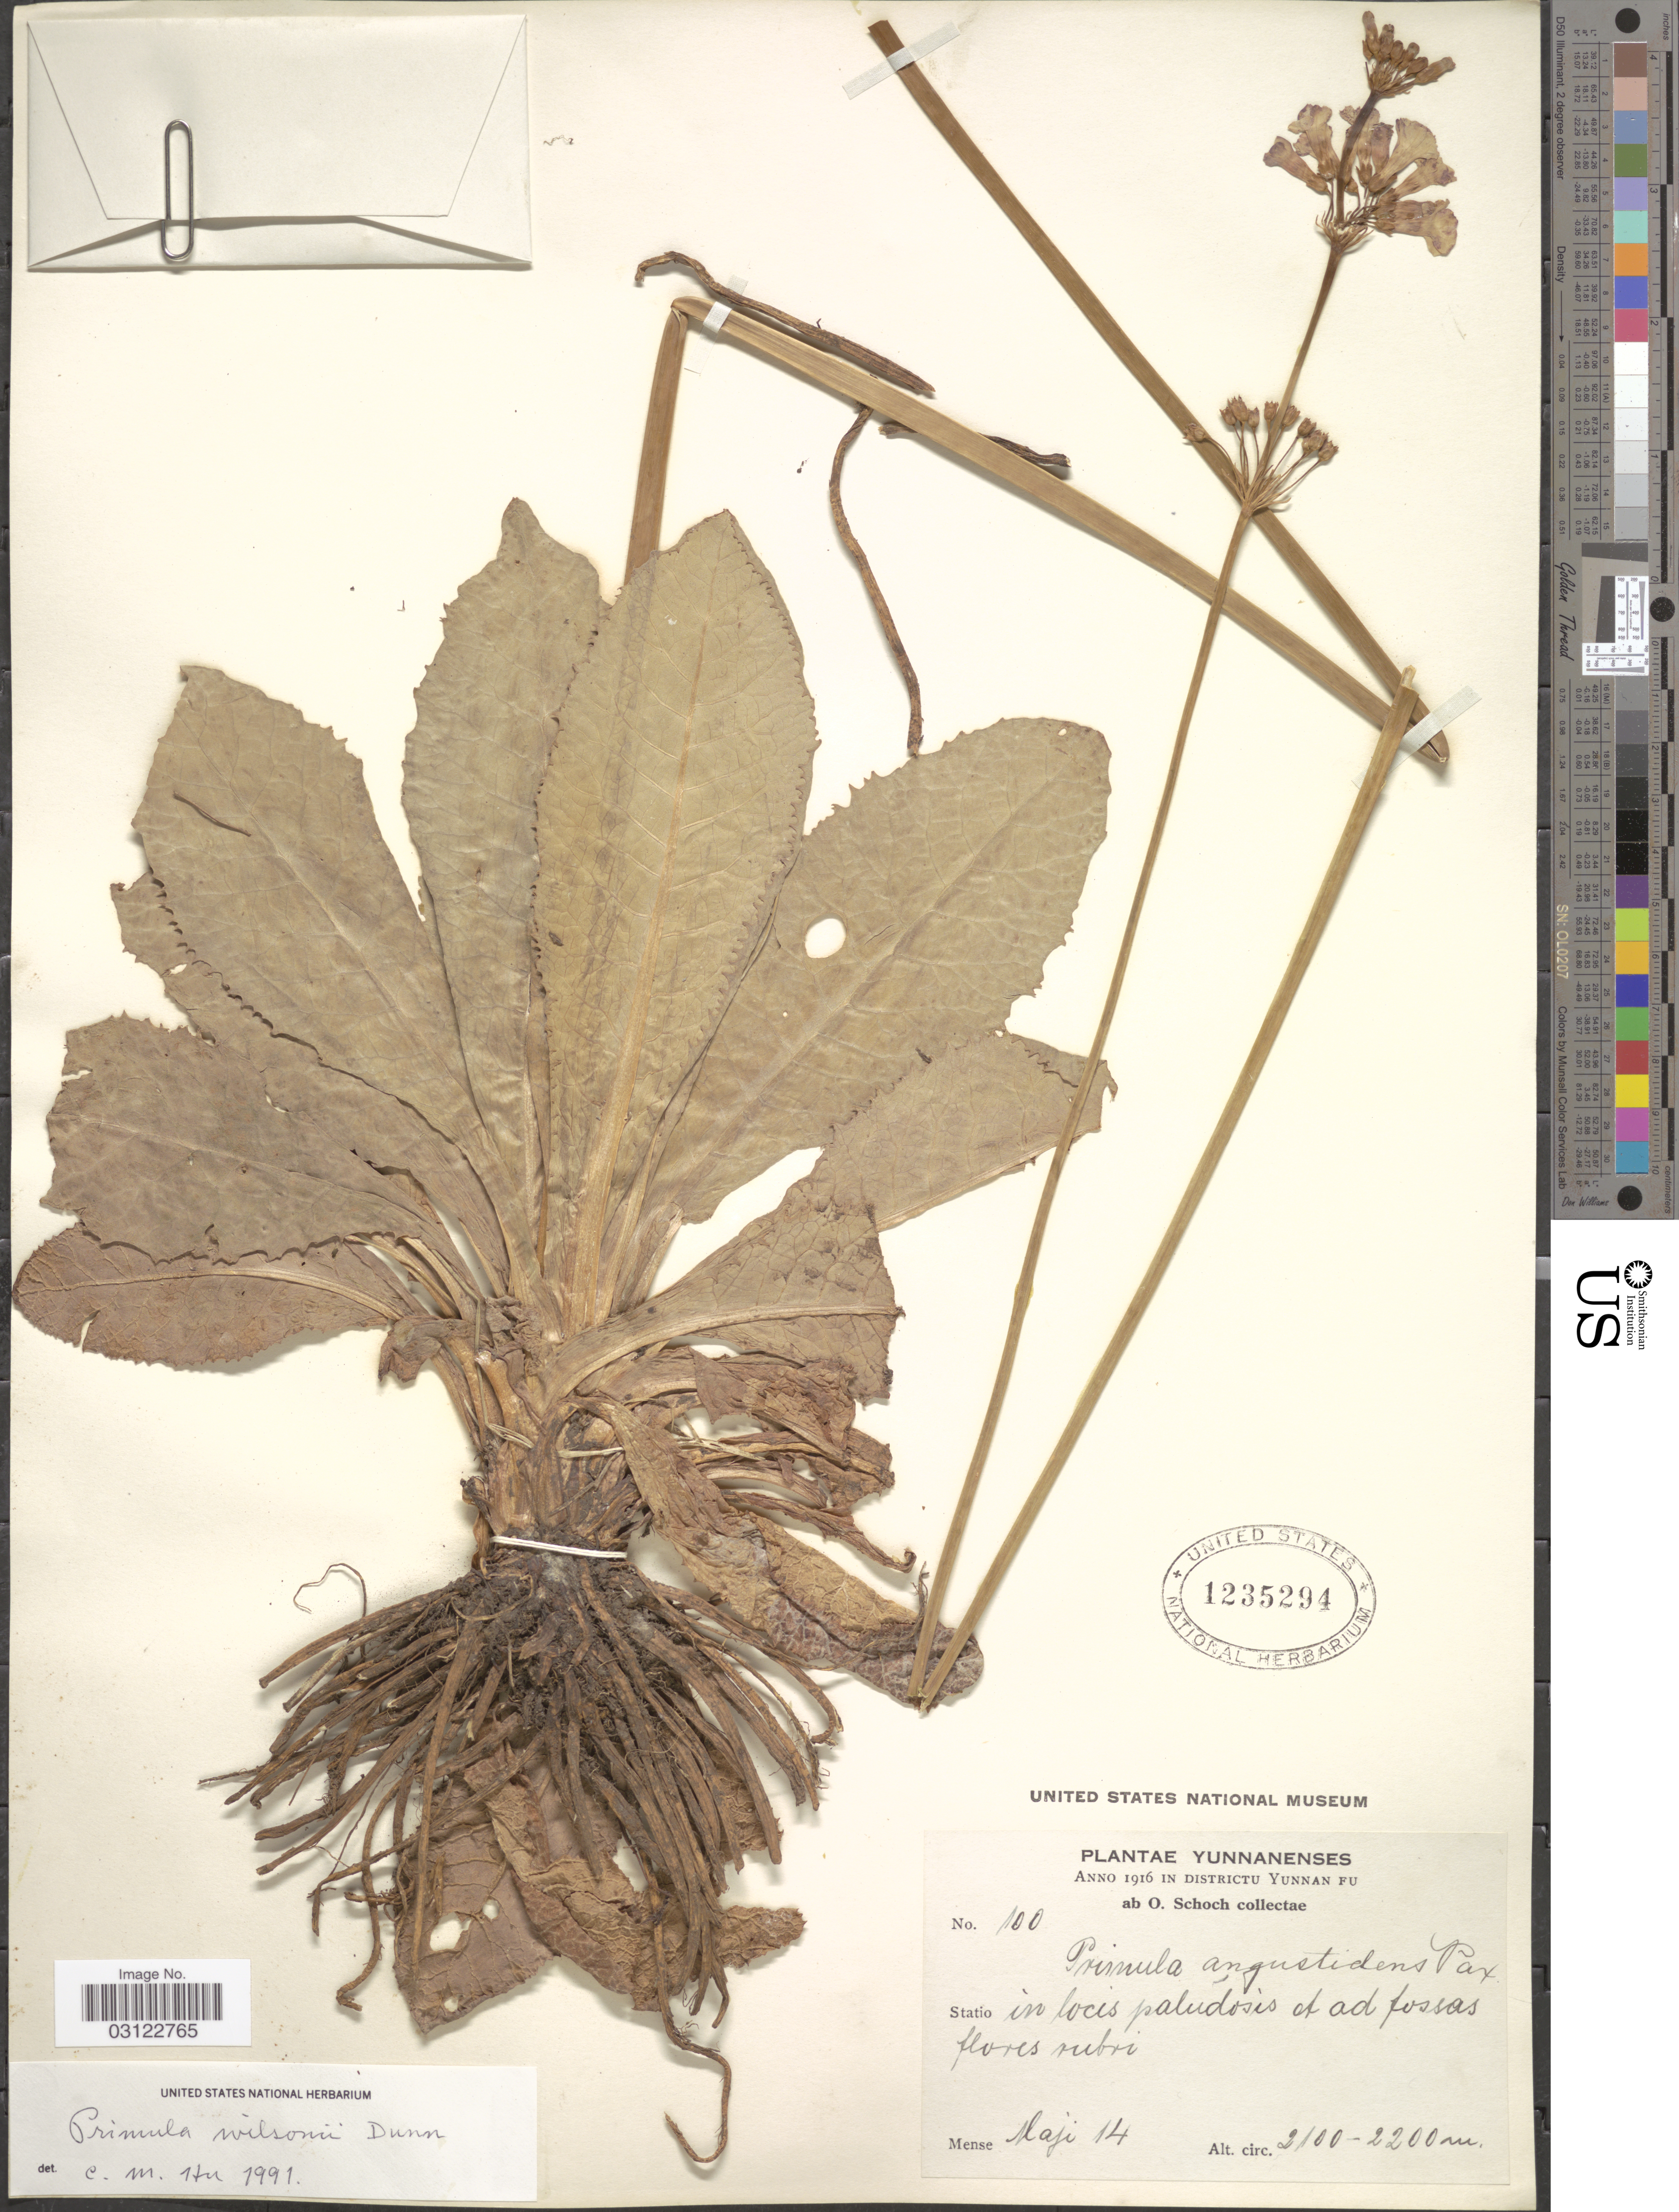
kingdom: Plantae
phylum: Tracheophyta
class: Magnoliopsida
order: Ericales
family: Primulaceae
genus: Primula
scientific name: Primula wilsonii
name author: Dunn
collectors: O. Schoch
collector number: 100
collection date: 1916-05-14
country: China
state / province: Yunnan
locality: Districtu Yunnan Fu.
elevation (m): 2100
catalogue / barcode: US 1235294